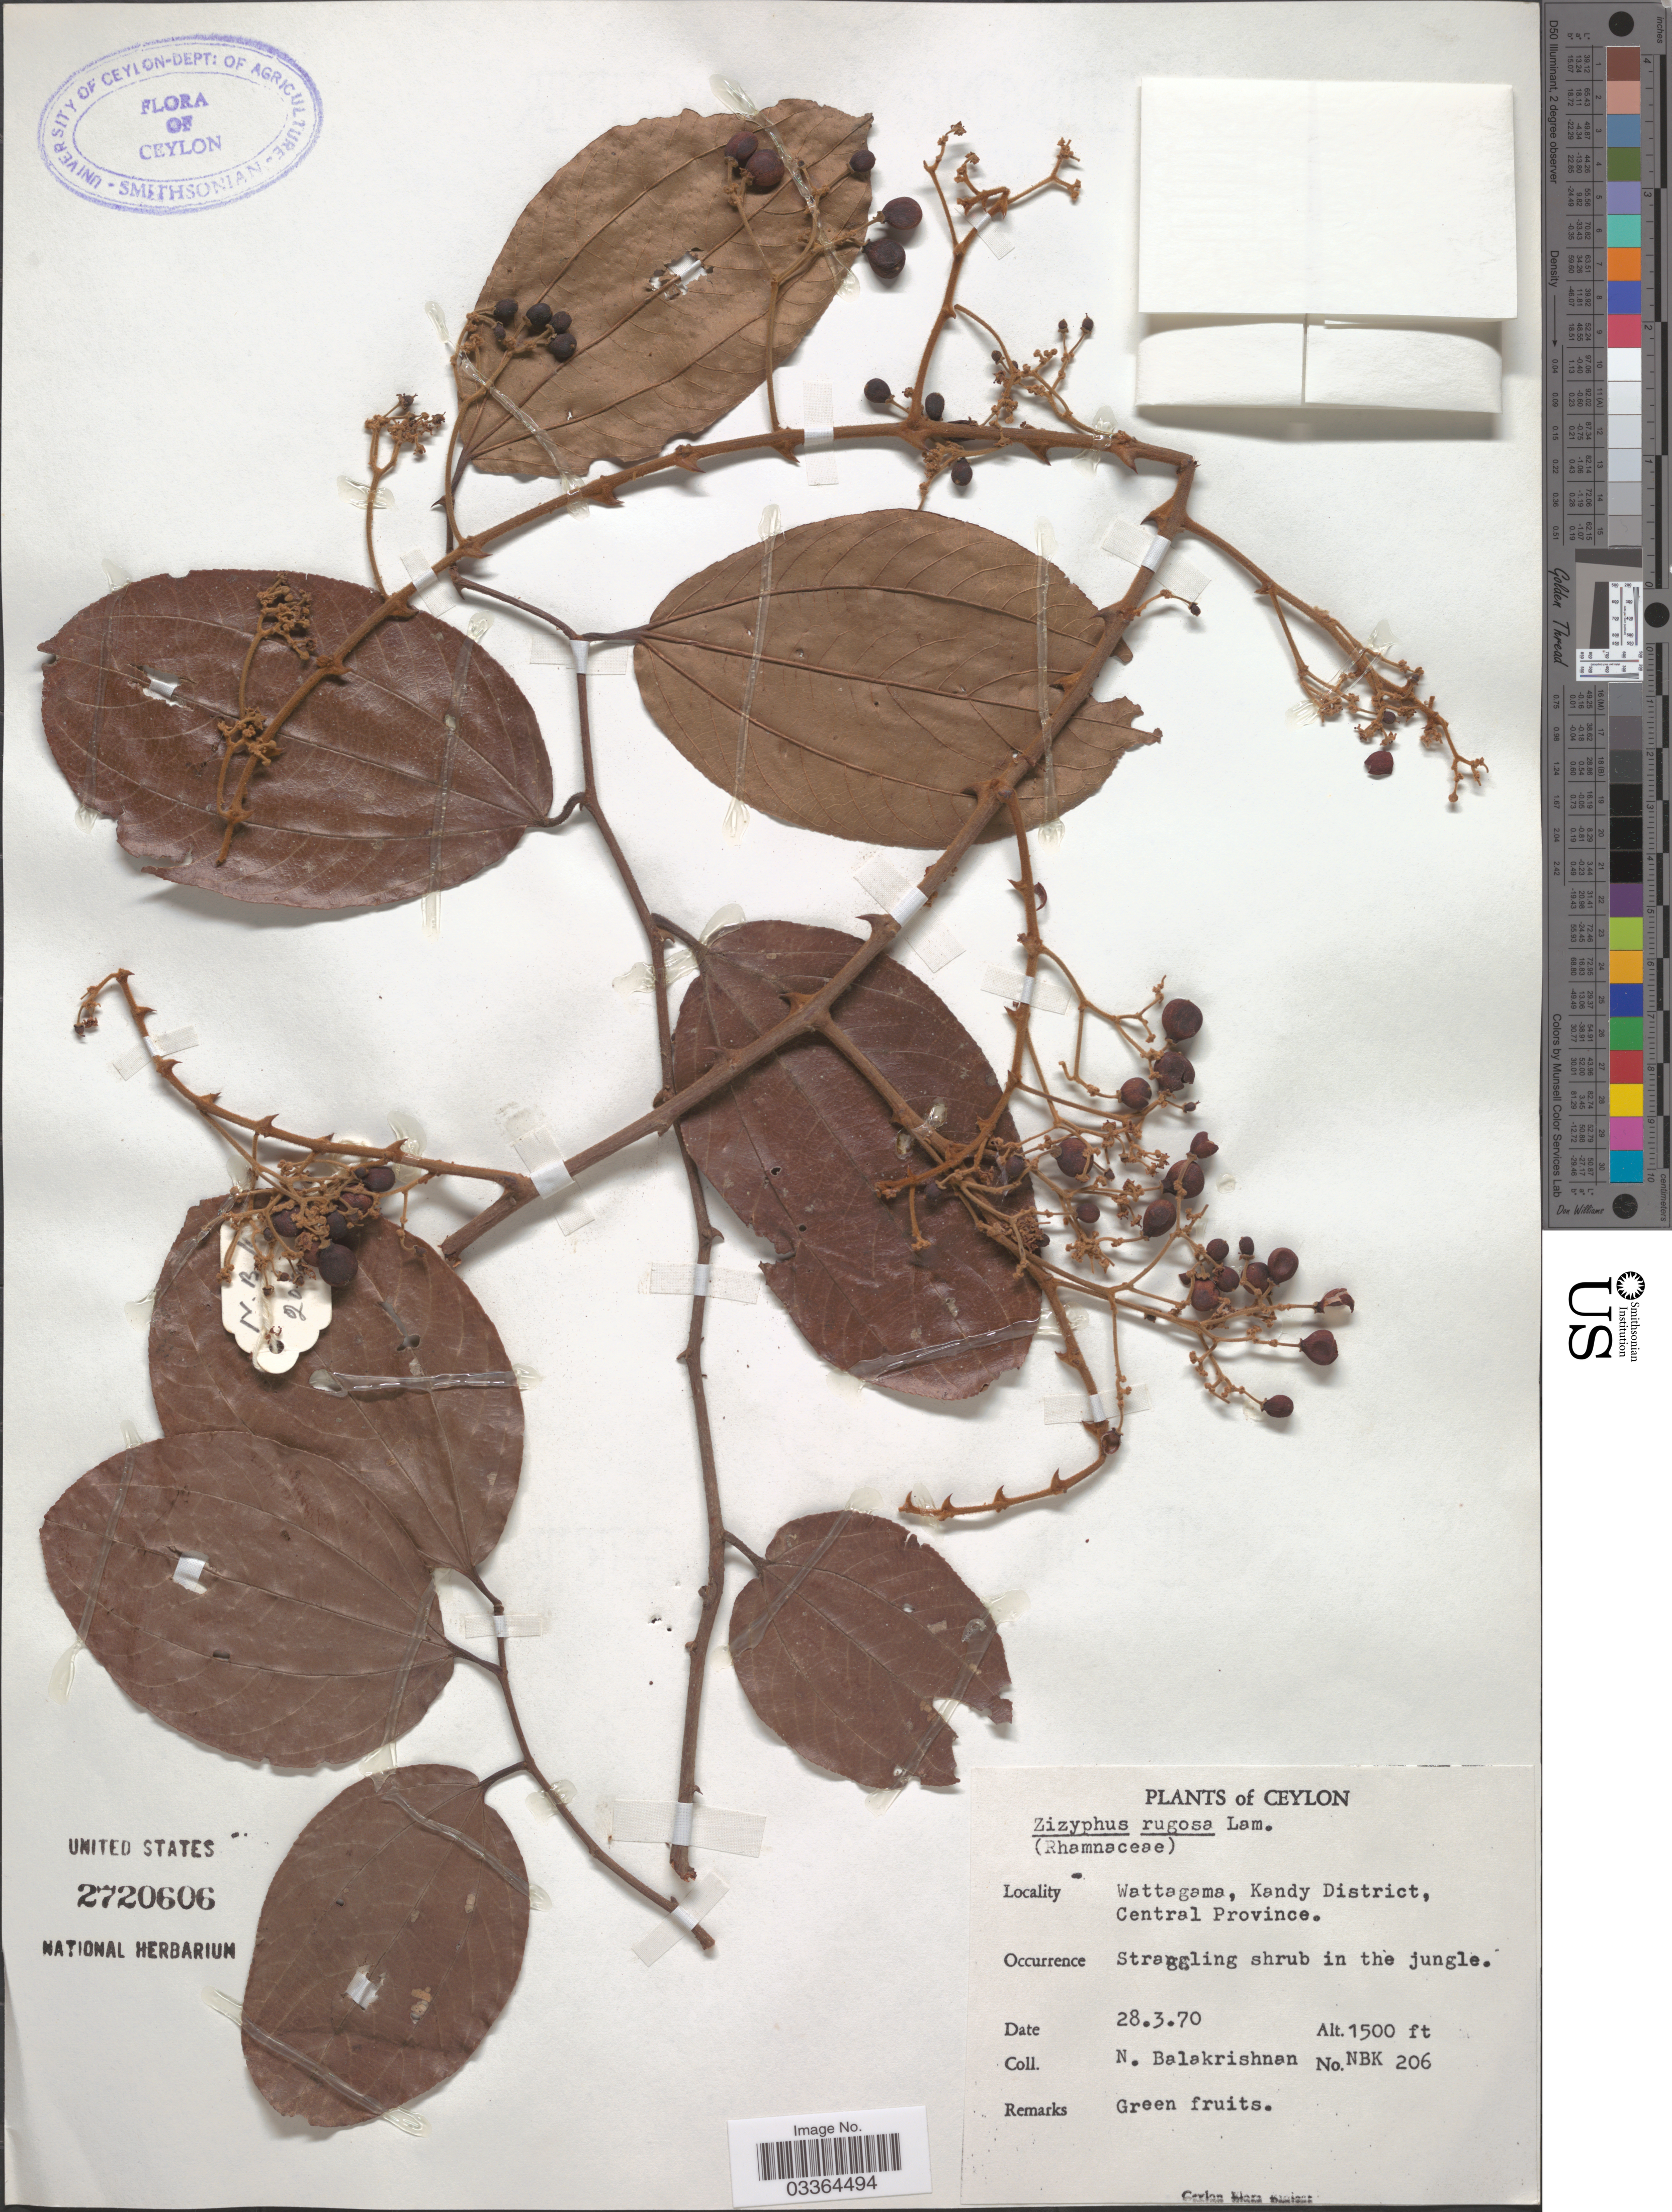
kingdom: Plantae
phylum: Tracheophyta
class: Magnoliopsida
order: Rosales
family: Rhamnaceae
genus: Ziziphus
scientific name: Ziziphus rugosa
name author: Lam.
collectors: N. Balakrishnan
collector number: NBK 206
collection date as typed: Transcribed d/m/y: 28/3/70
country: Sri Lanka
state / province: Central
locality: Ceylon. Wattagama, Kandy District.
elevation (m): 457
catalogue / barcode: US 2720606